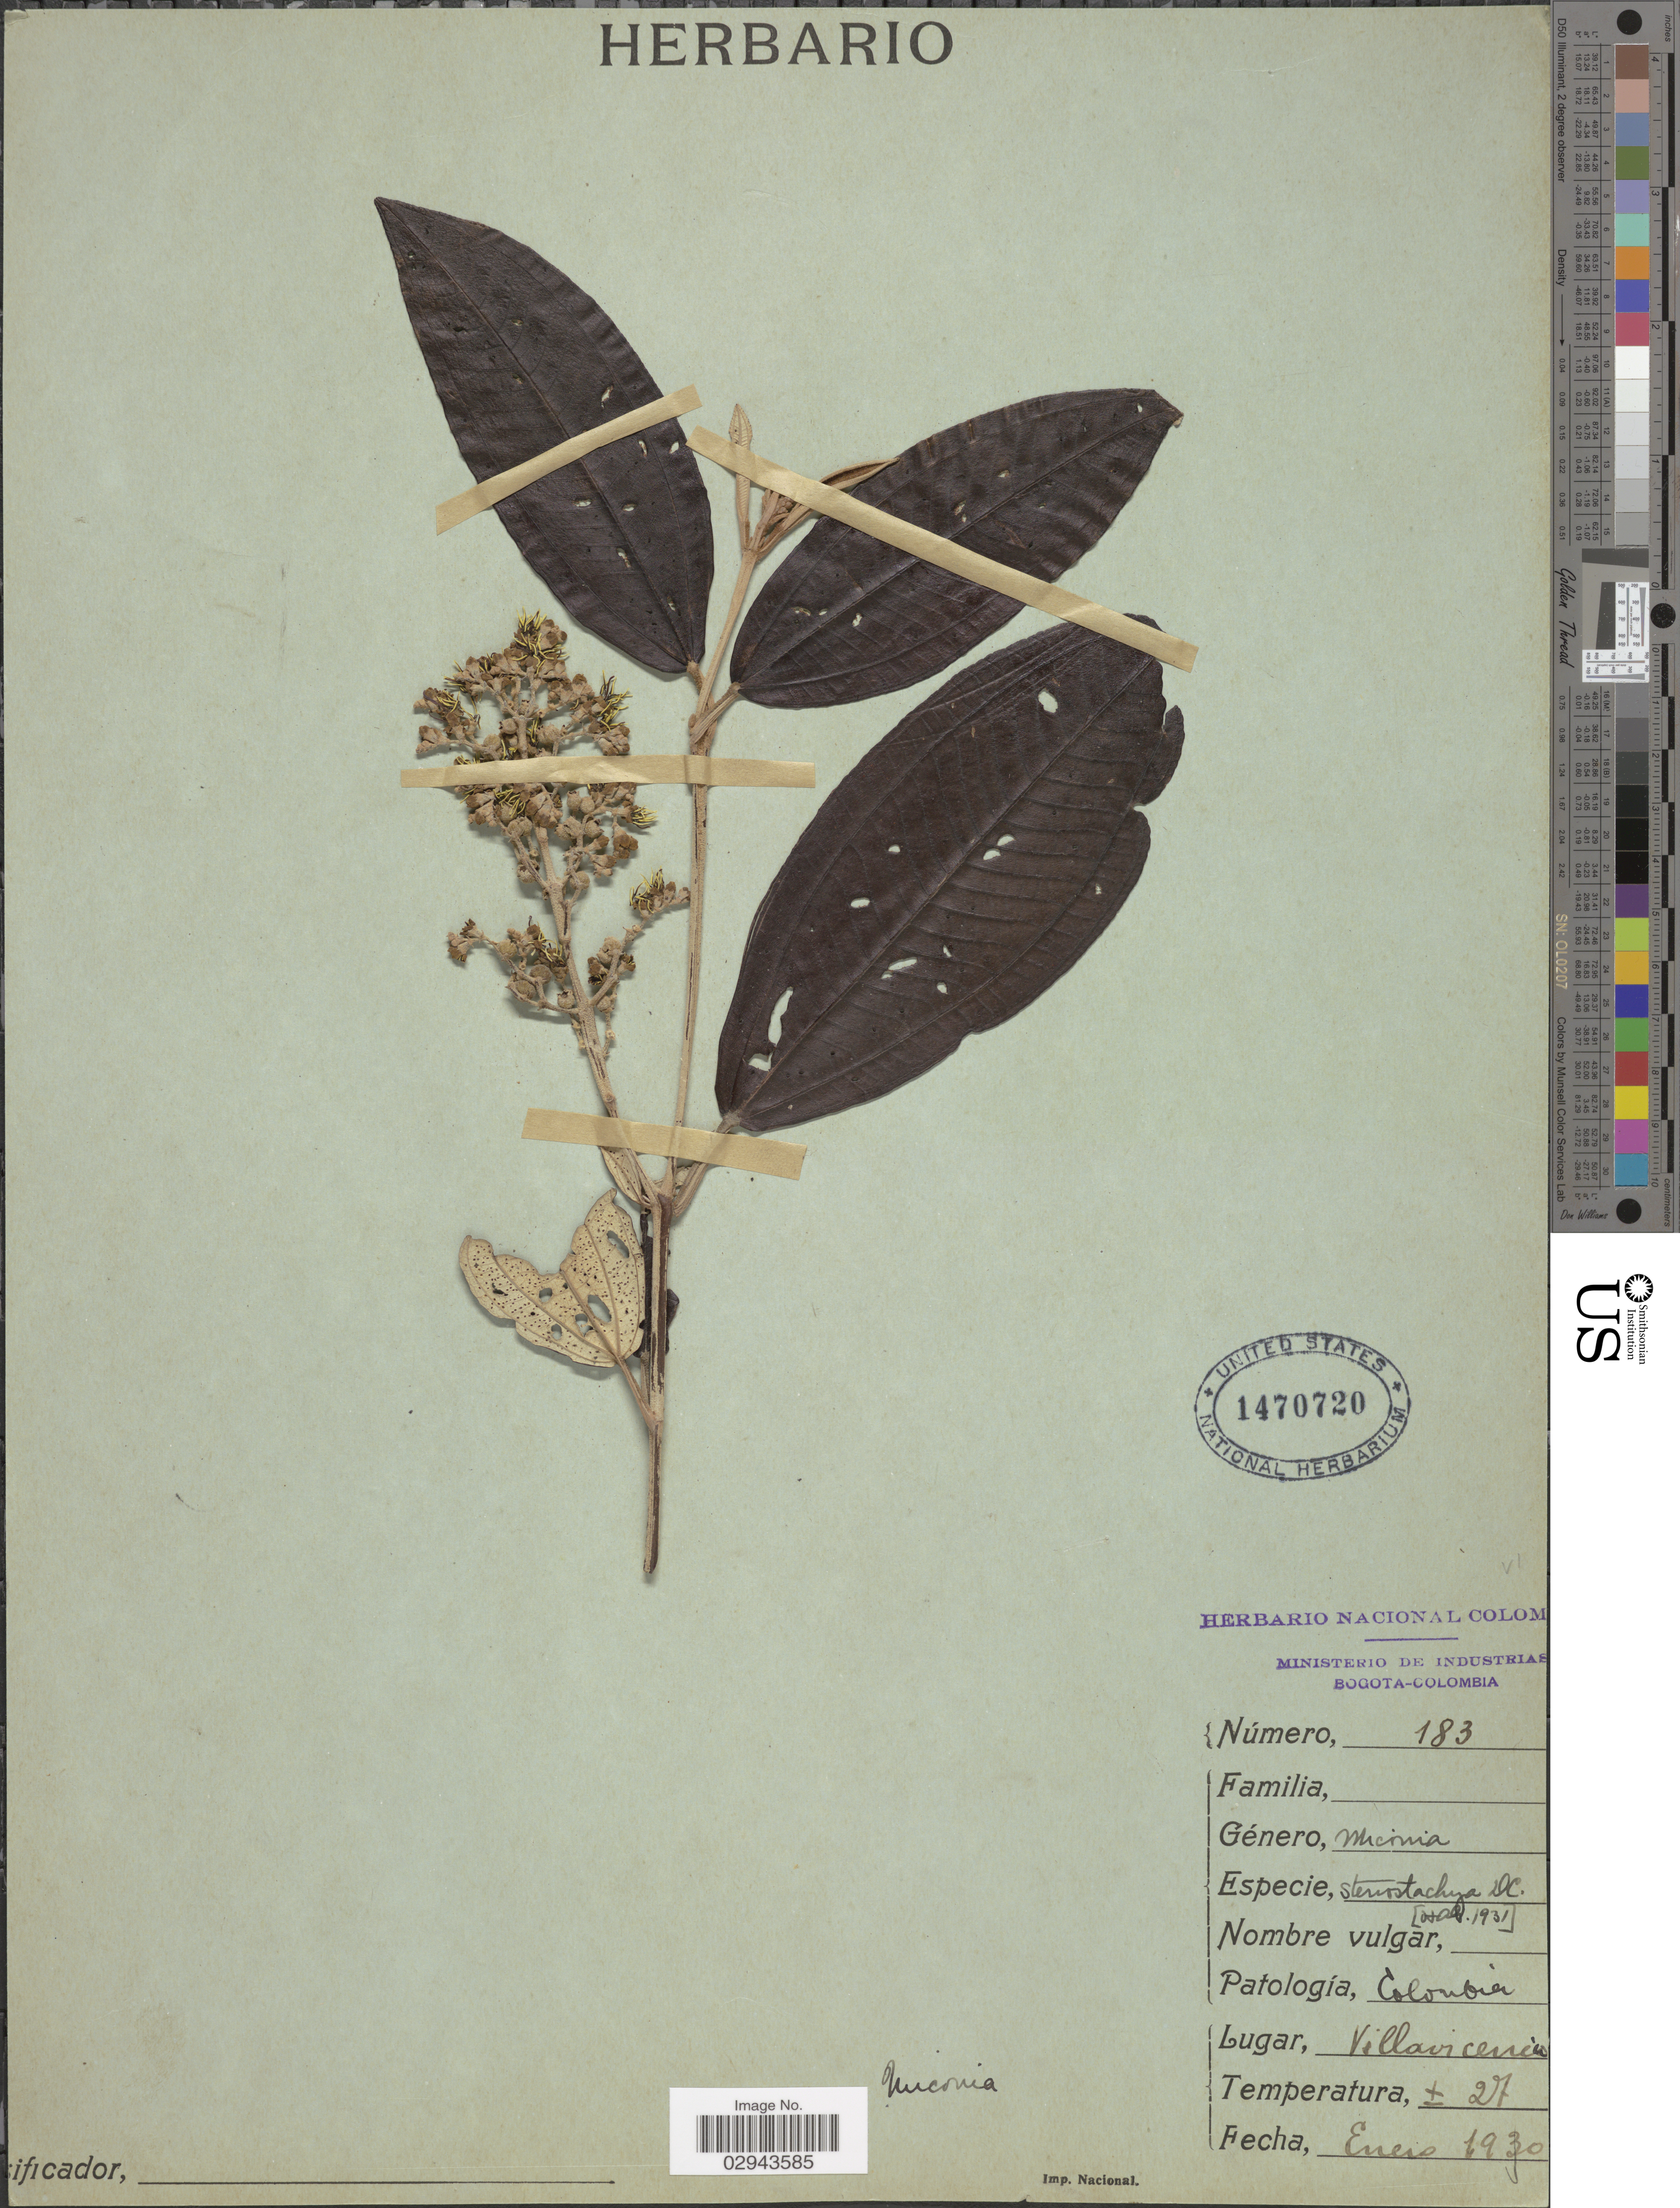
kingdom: Plantae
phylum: Tracheophyta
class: Magnoliopsida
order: Myrtales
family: Melastomataceae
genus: Miconia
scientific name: Miconia stenostachya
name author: DC.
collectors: ex Herb. Nacional de Colombiano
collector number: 183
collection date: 1930-01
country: Colombia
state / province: Meta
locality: Villavicencia.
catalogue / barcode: US 1470720